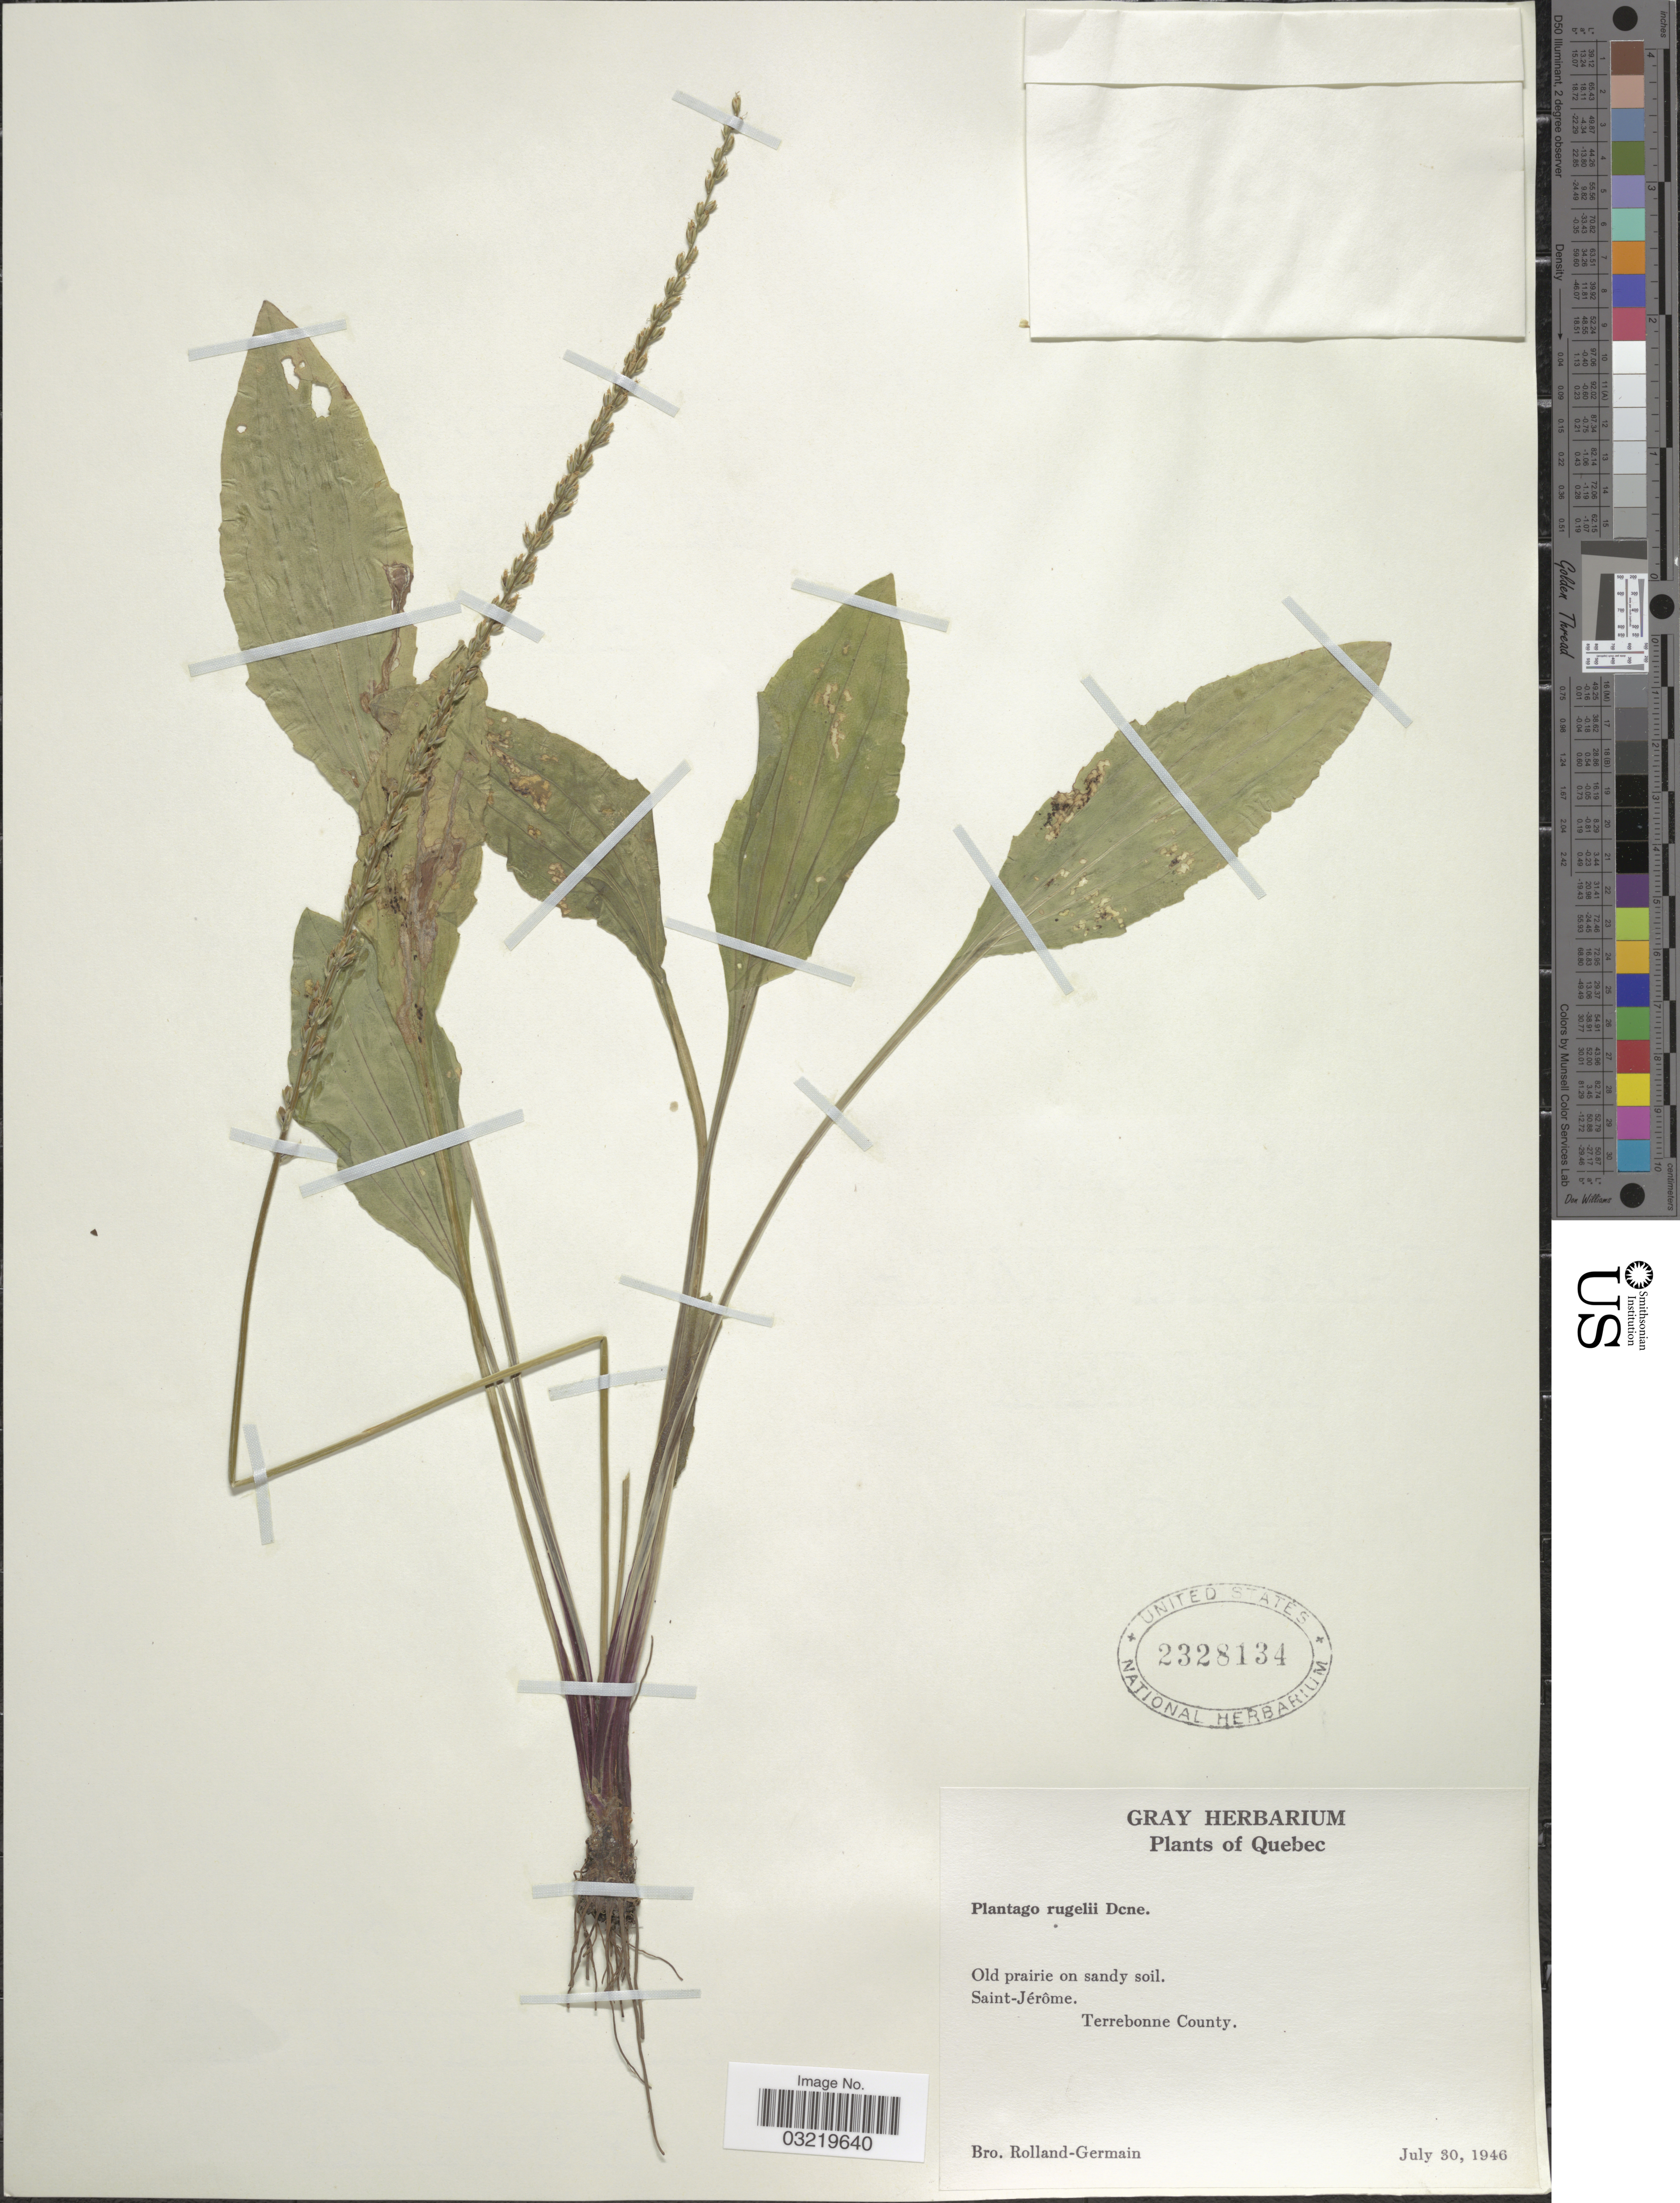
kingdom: Plantae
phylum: Tracheophyta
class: Magnoliopsida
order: Lamiales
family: Plantaginaceae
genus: Plantago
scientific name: Plantago rugelii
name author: Decne.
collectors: Rolland-Germain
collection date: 1946-07-30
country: Canada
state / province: Quebec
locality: Saint-Jérôme. Terrebonne County.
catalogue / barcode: US 2328134